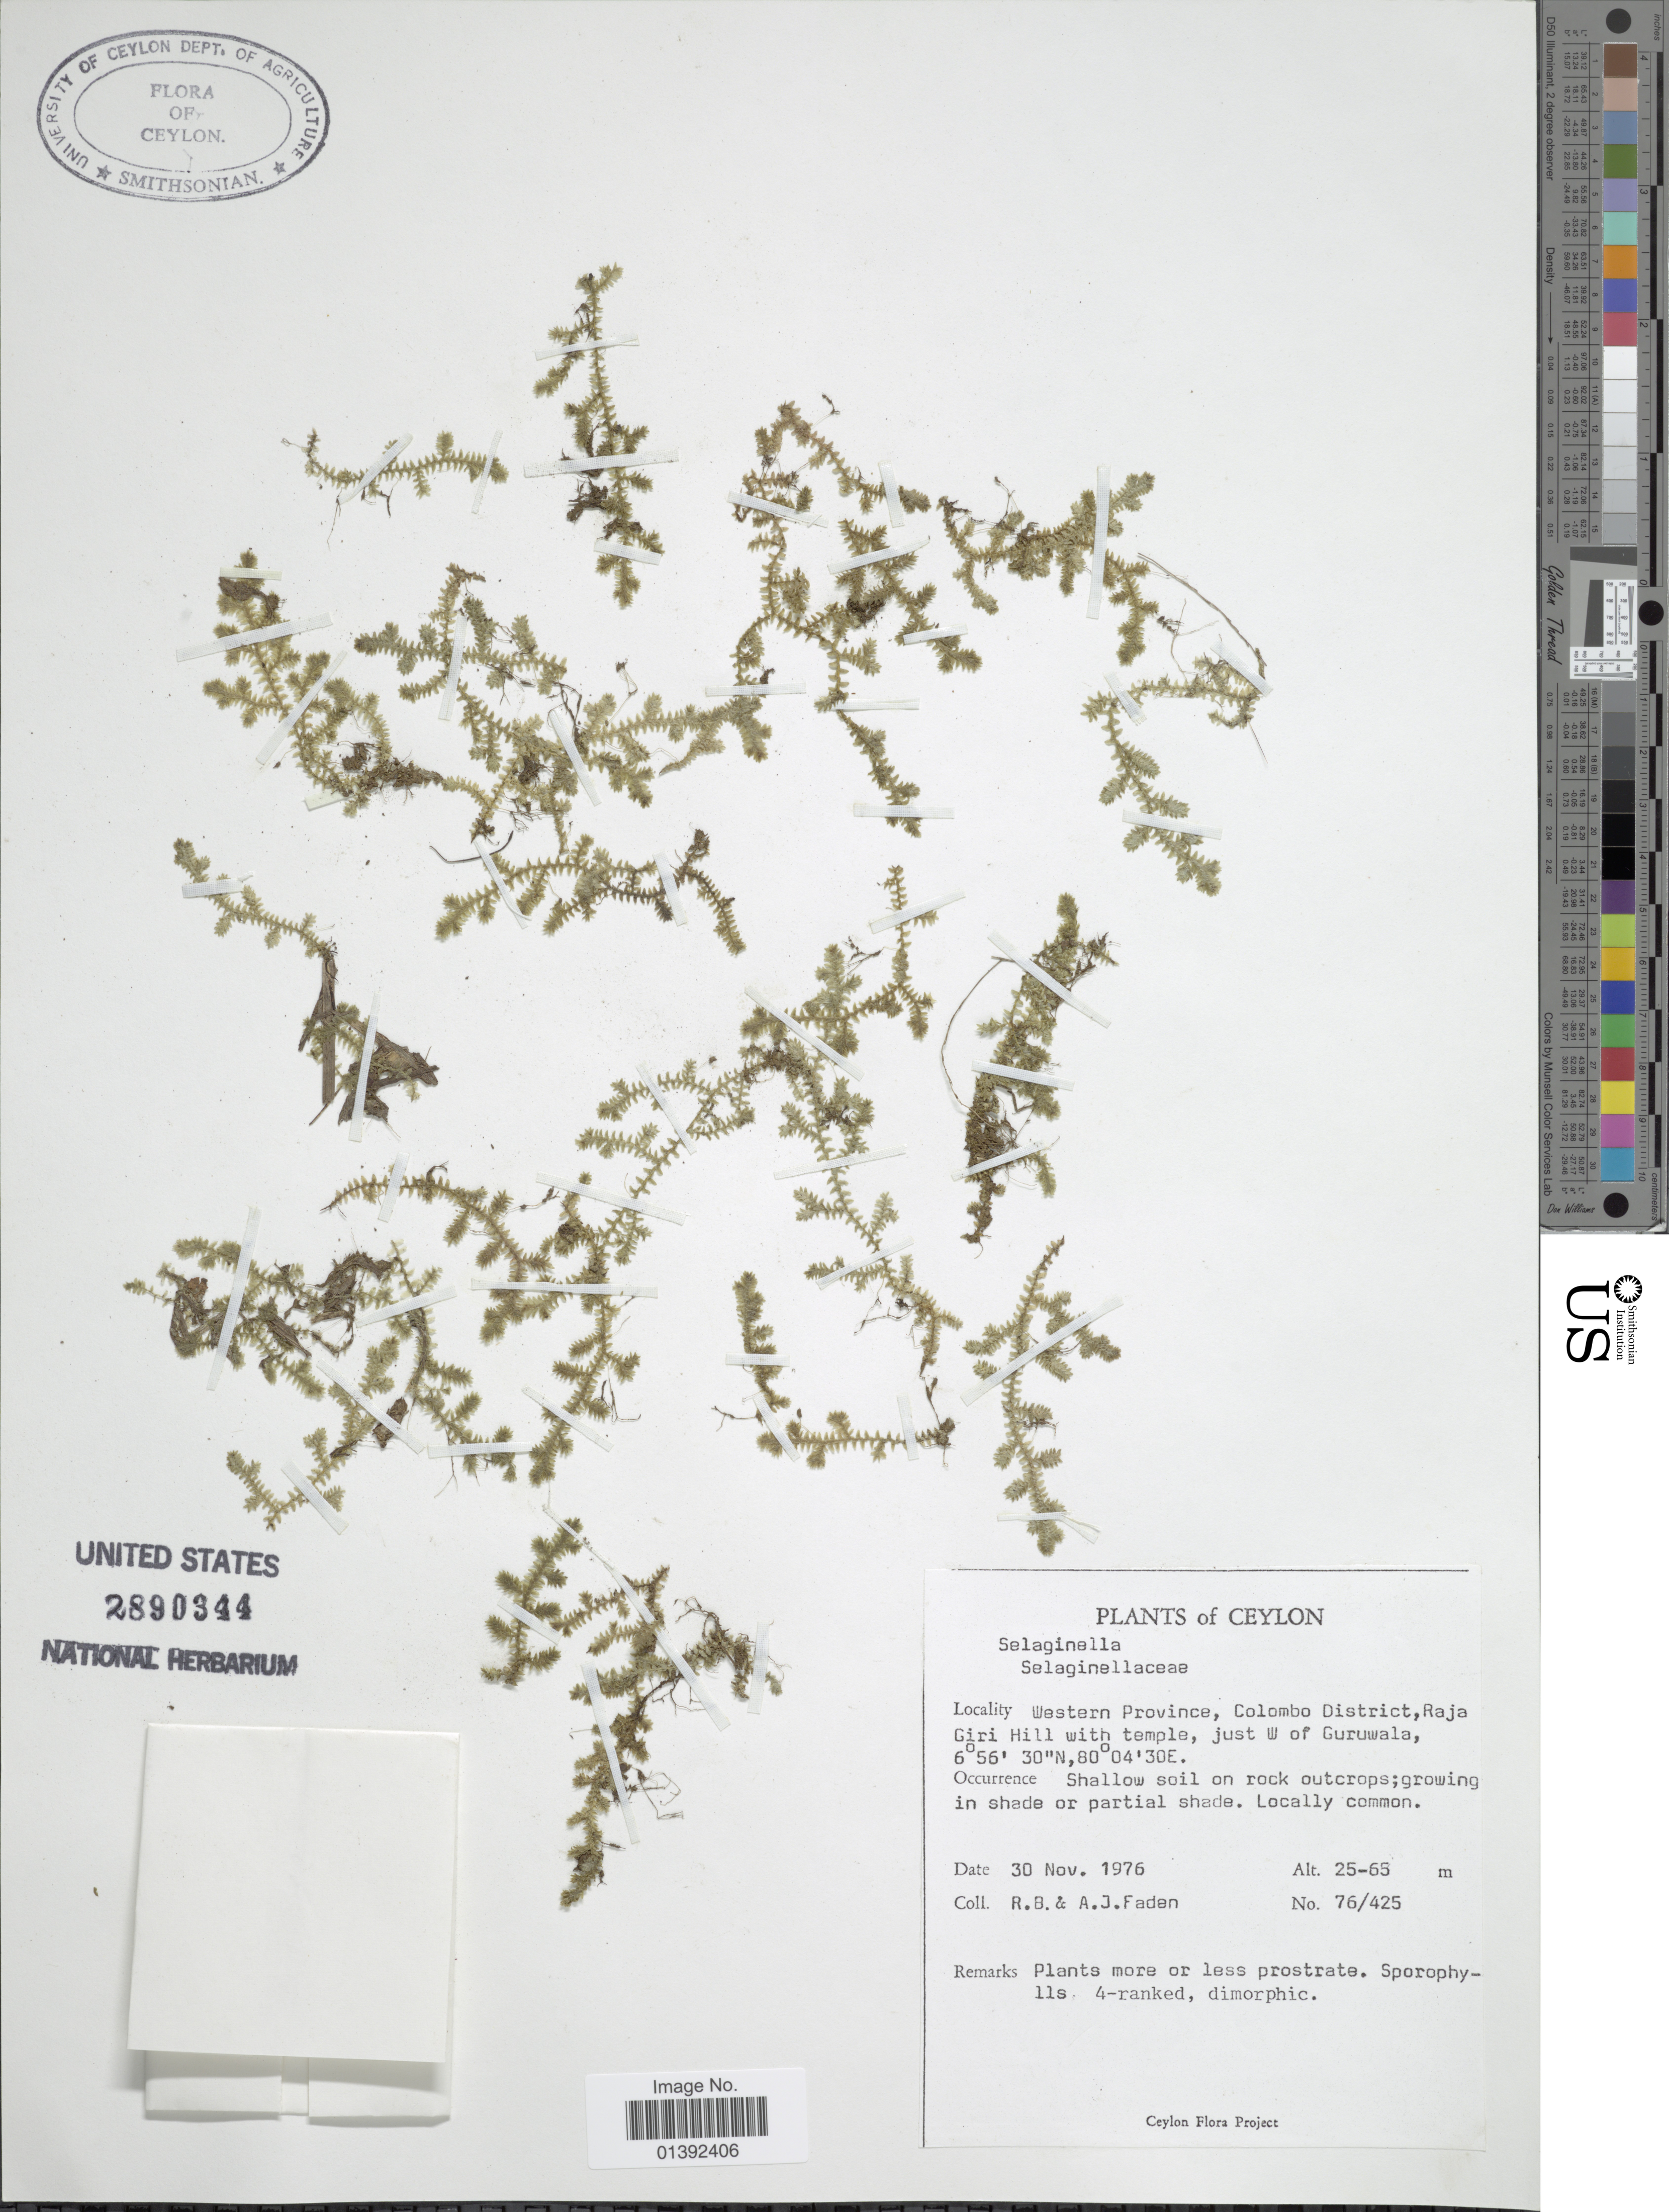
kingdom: Plantae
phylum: Tracheophyta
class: Lycopodiopsida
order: Selaginellales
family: Selaginellaceae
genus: Selaginella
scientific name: Selaginella sp.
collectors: R. B. Faden & A. J. Faden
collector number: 76/425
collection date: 1976-11-30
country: Sri Lanka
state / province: Western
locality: Ceylon, Colombo District, Raja Giri Hill with temple, just W of Guruwala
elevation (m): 25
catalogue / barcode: US 2890344